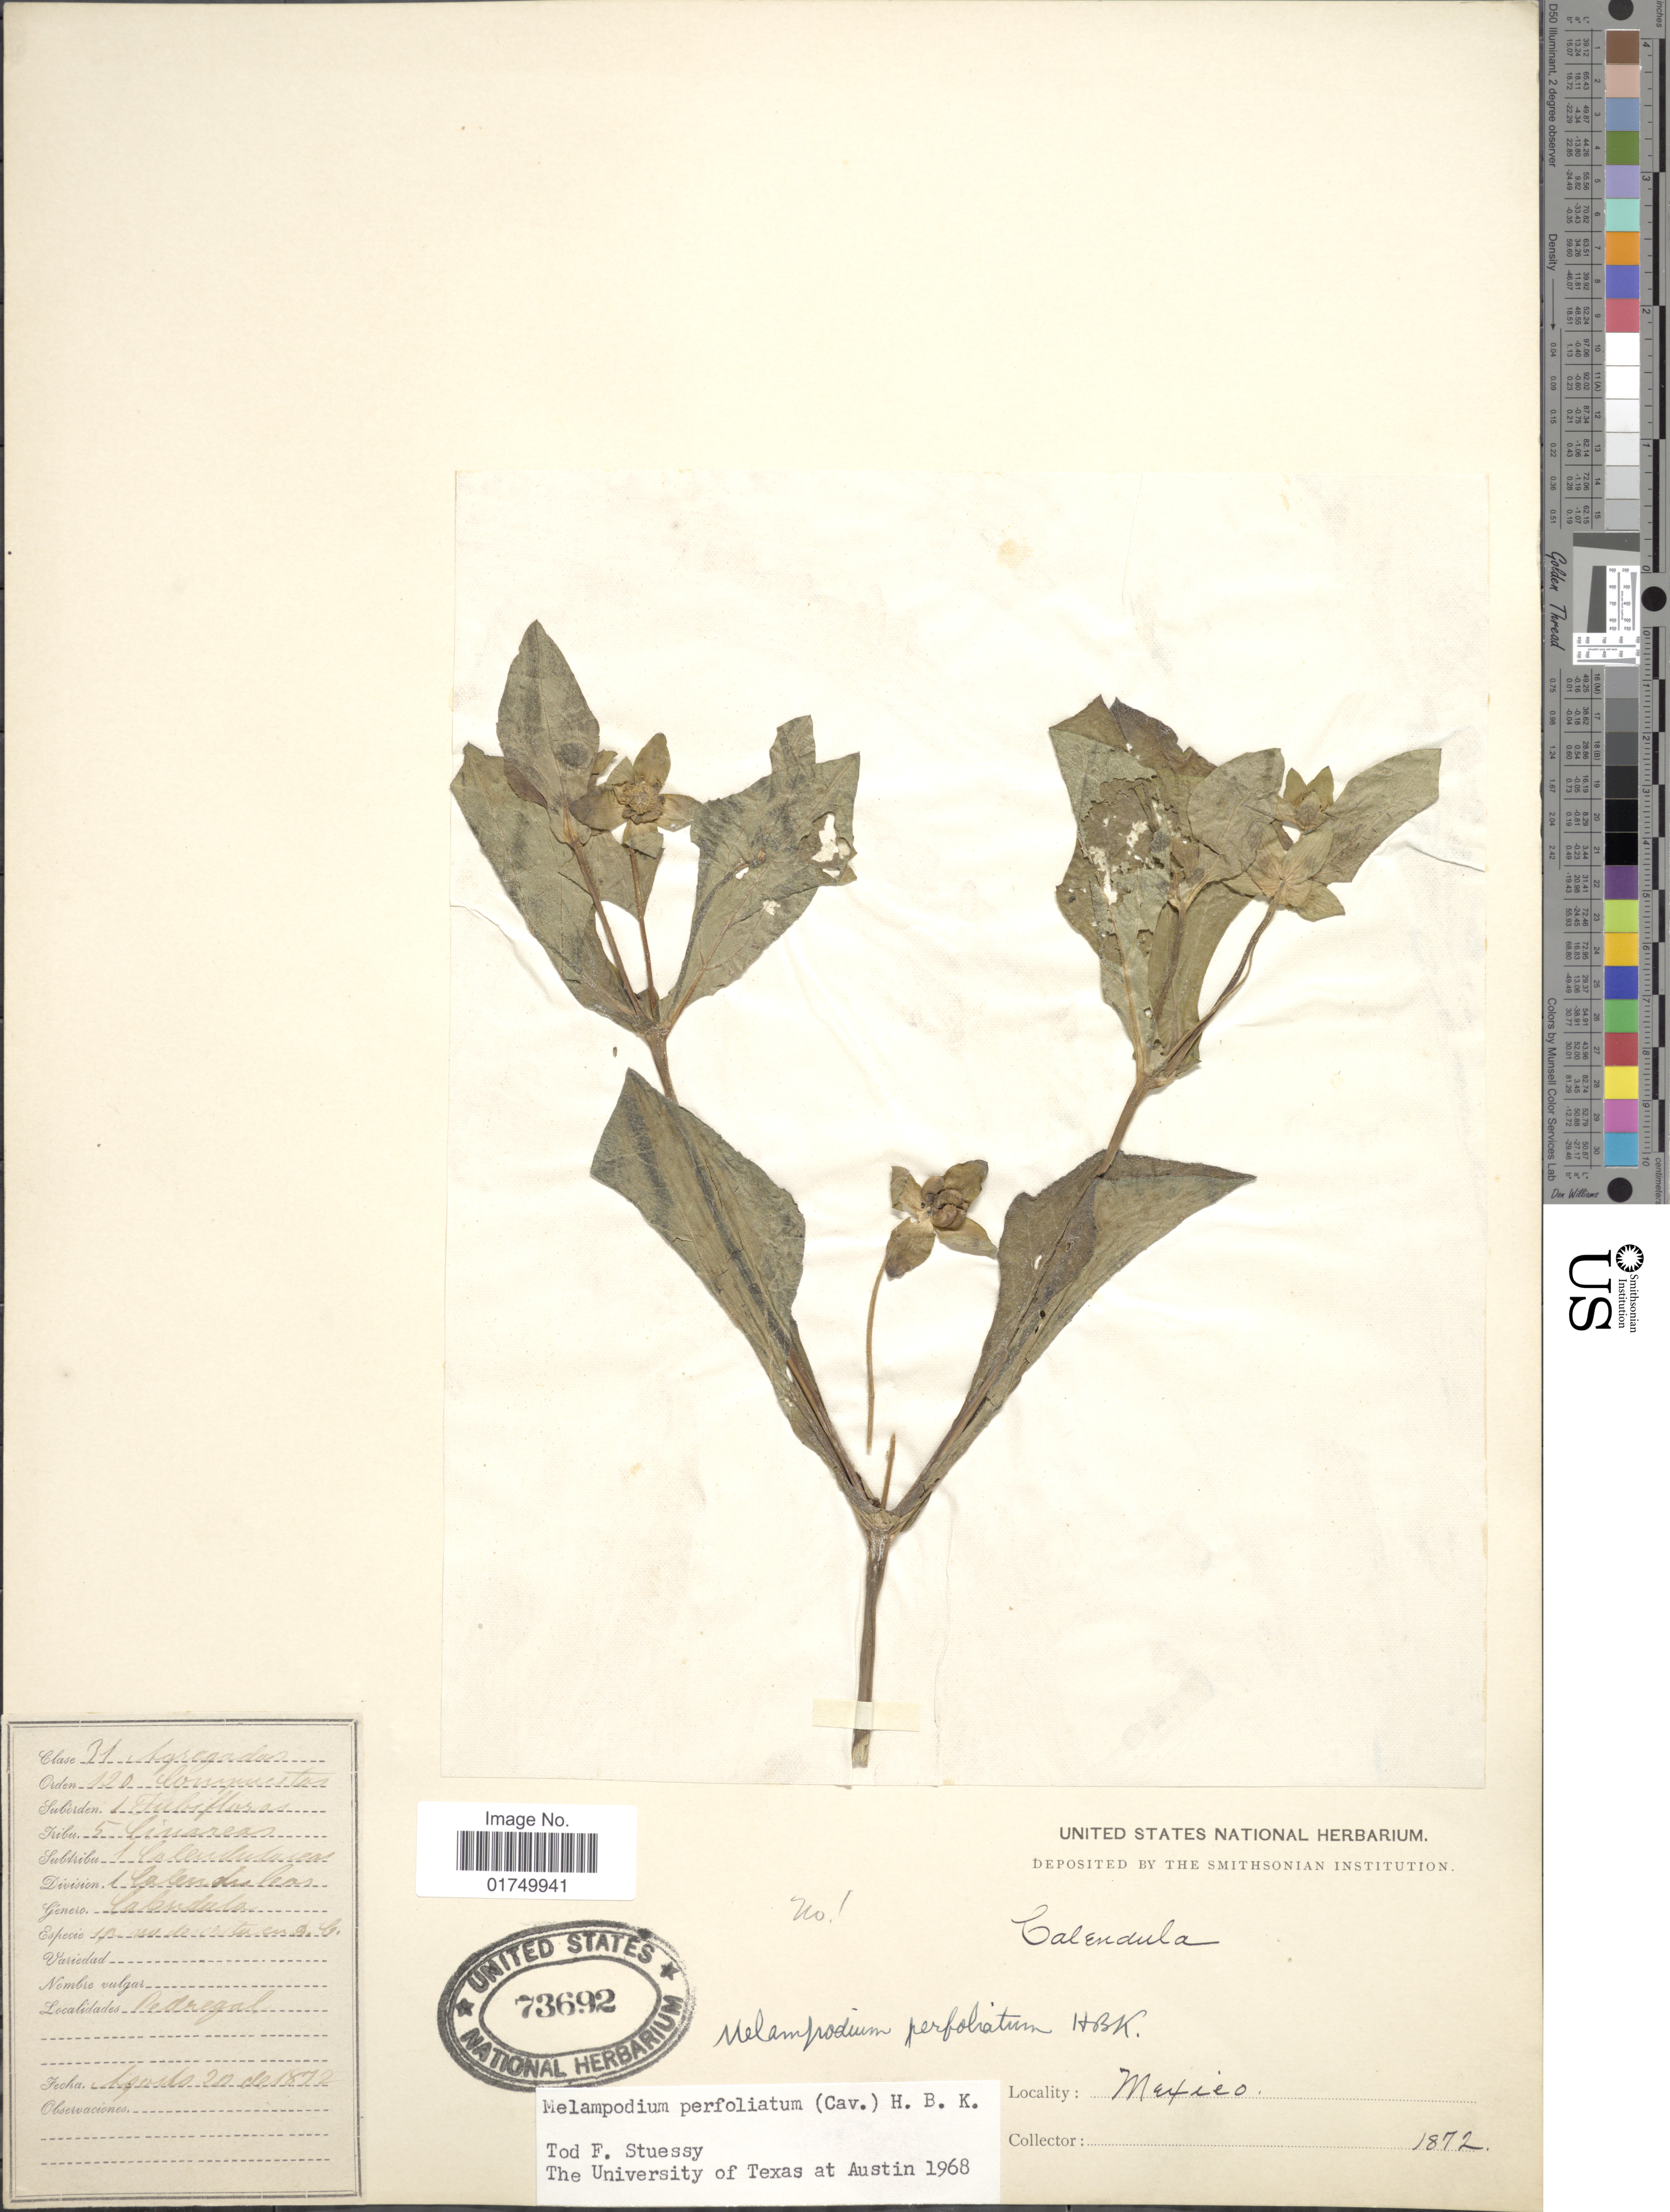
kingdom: Plantae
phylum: Tracheophyta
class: Magnoliopsida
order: Asterales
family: Asteraceae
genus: Melampodium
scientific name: Melampodium perfoliatum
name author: (Cav.) Kunth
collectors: U.S. National Herbarium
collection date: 1872-08-20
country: Mexico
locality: Pedregal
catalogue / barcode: US 73692